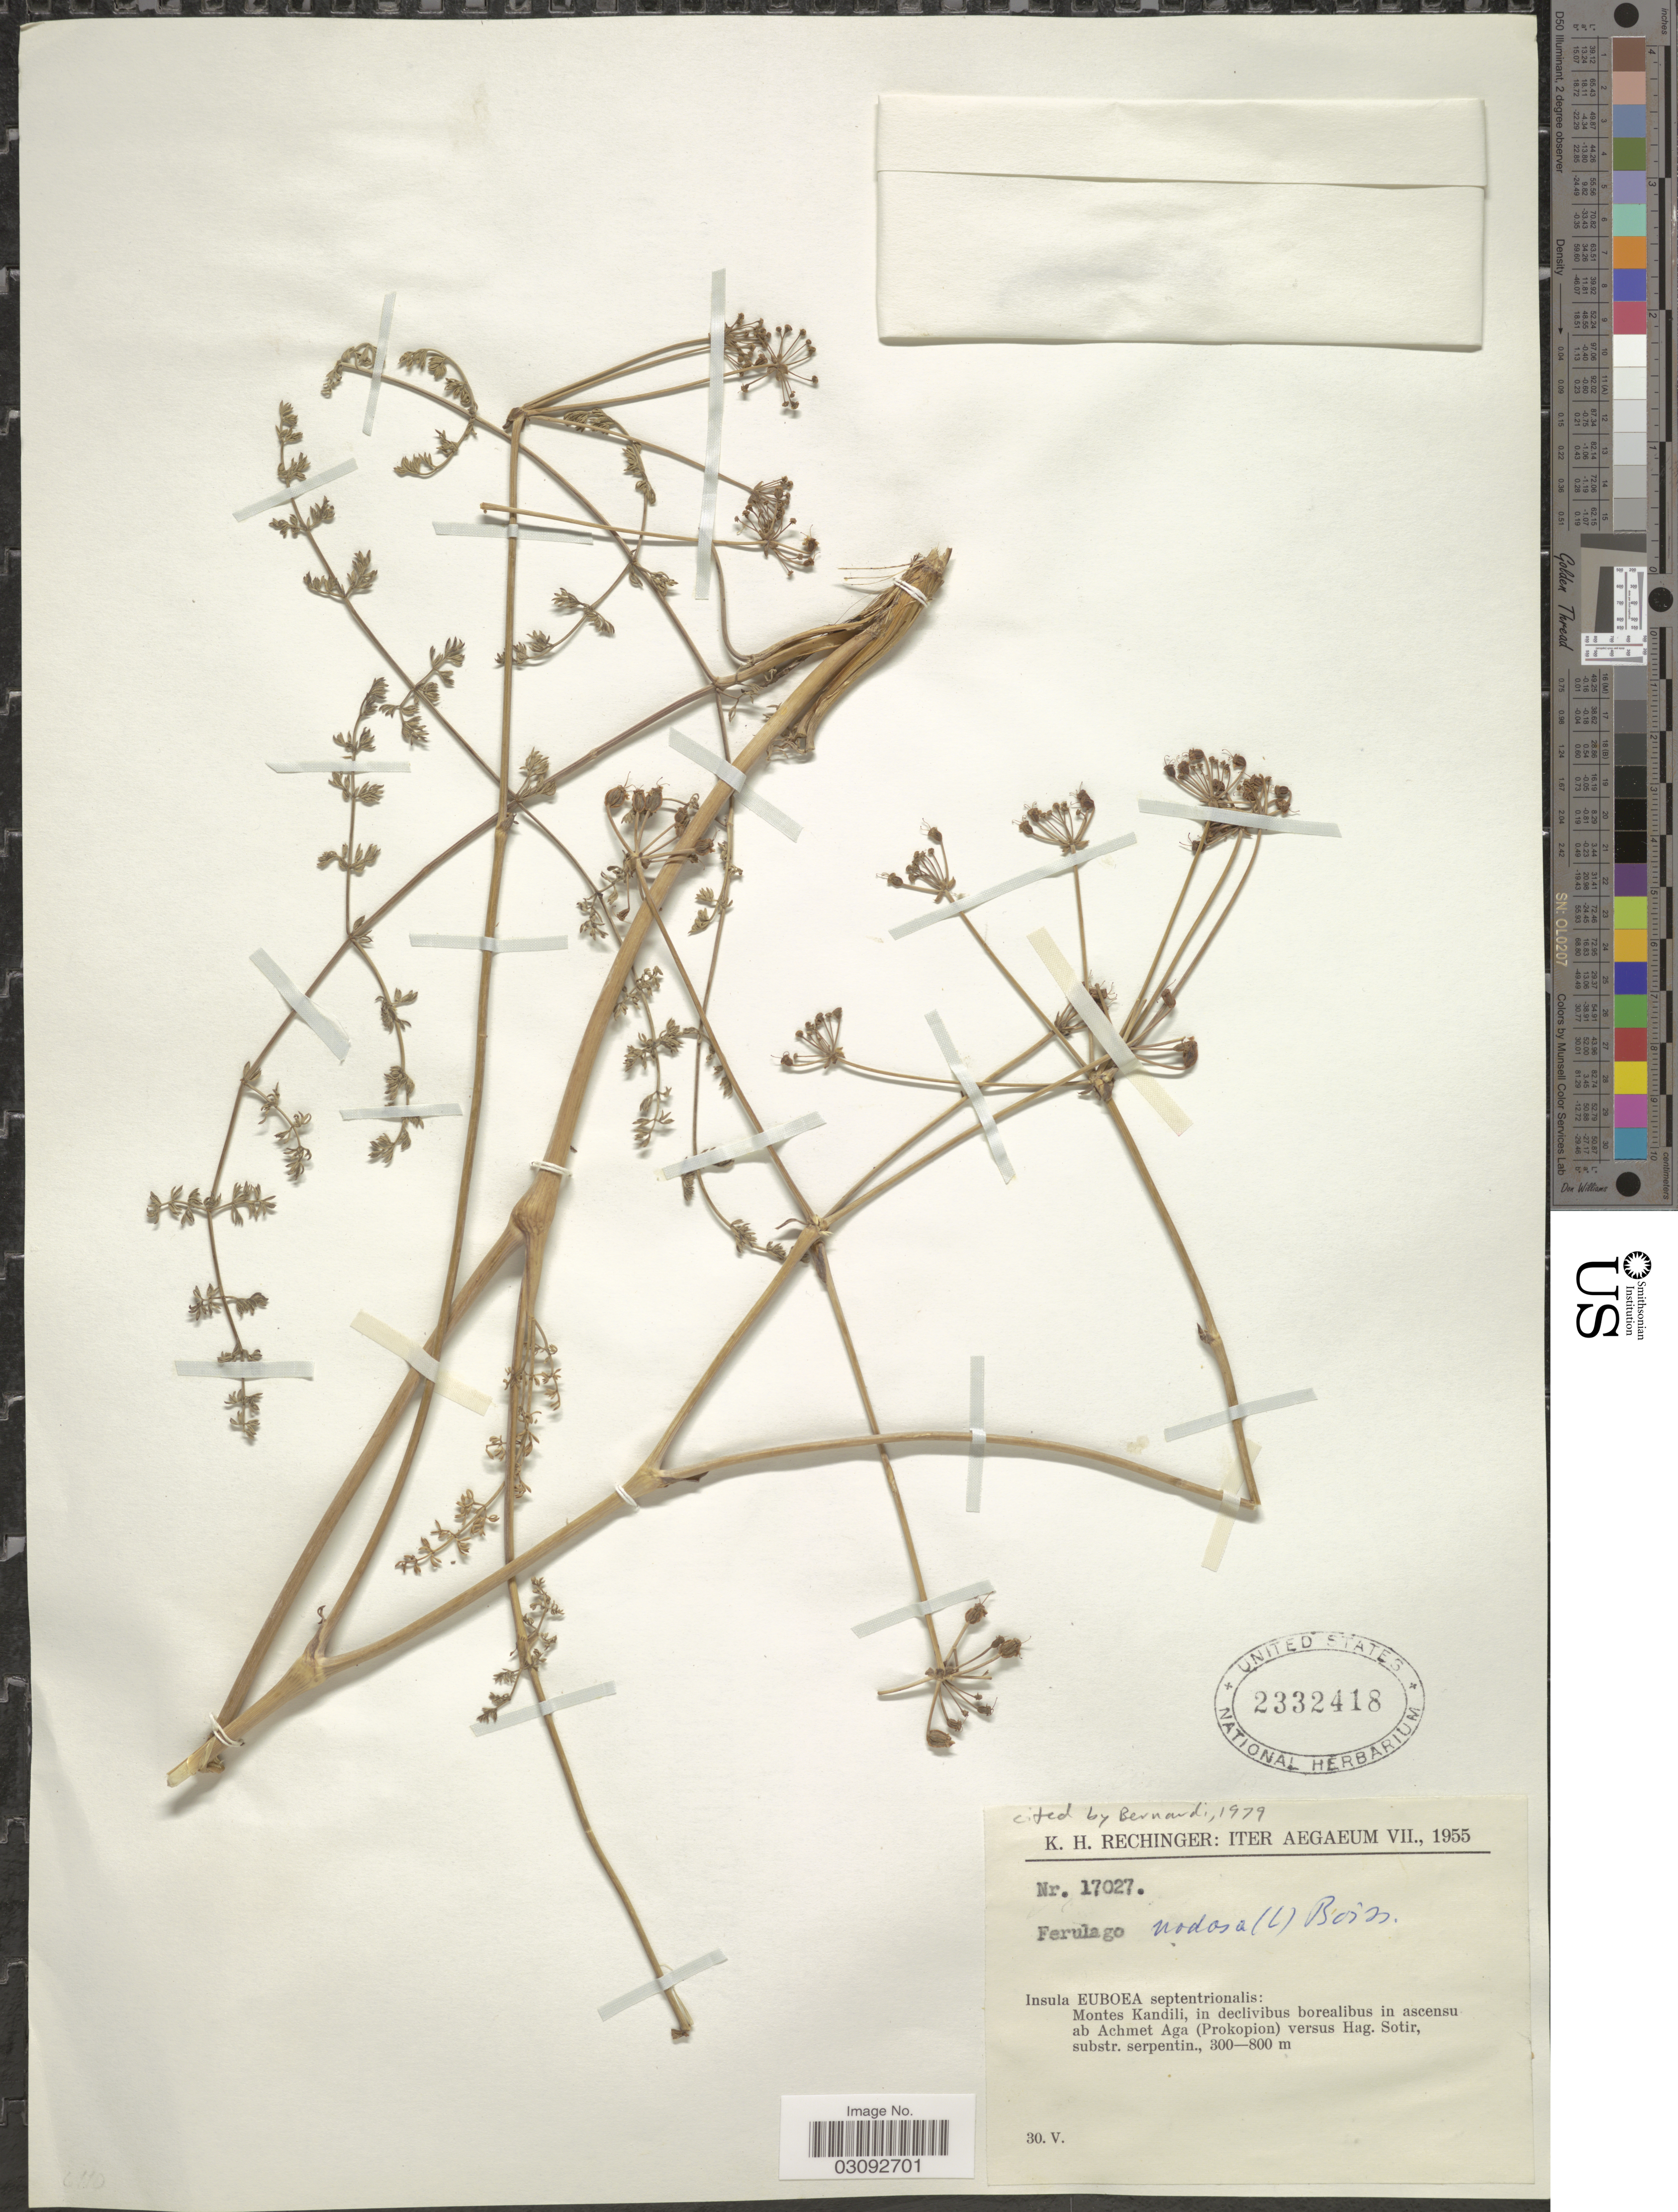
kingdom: Plantae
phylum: Tracheophyta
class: Magnoliopsida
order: Apiales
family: Apiaceae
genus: Ferulago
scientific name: Ferulago nodosa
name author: (L.) Boiss.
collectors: K. H. Rechinger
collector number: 17027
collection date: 1955-05-30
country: Greece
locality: Iter Aegaeum VII, Insula Euboea septentrionalis: Montes Kandili, in declivibus borealibus in ascensu ab Achmet Aga (Prokopion) versus Hag. Sotir, substr. serpentin.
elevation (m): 300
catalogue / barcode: US 2332418